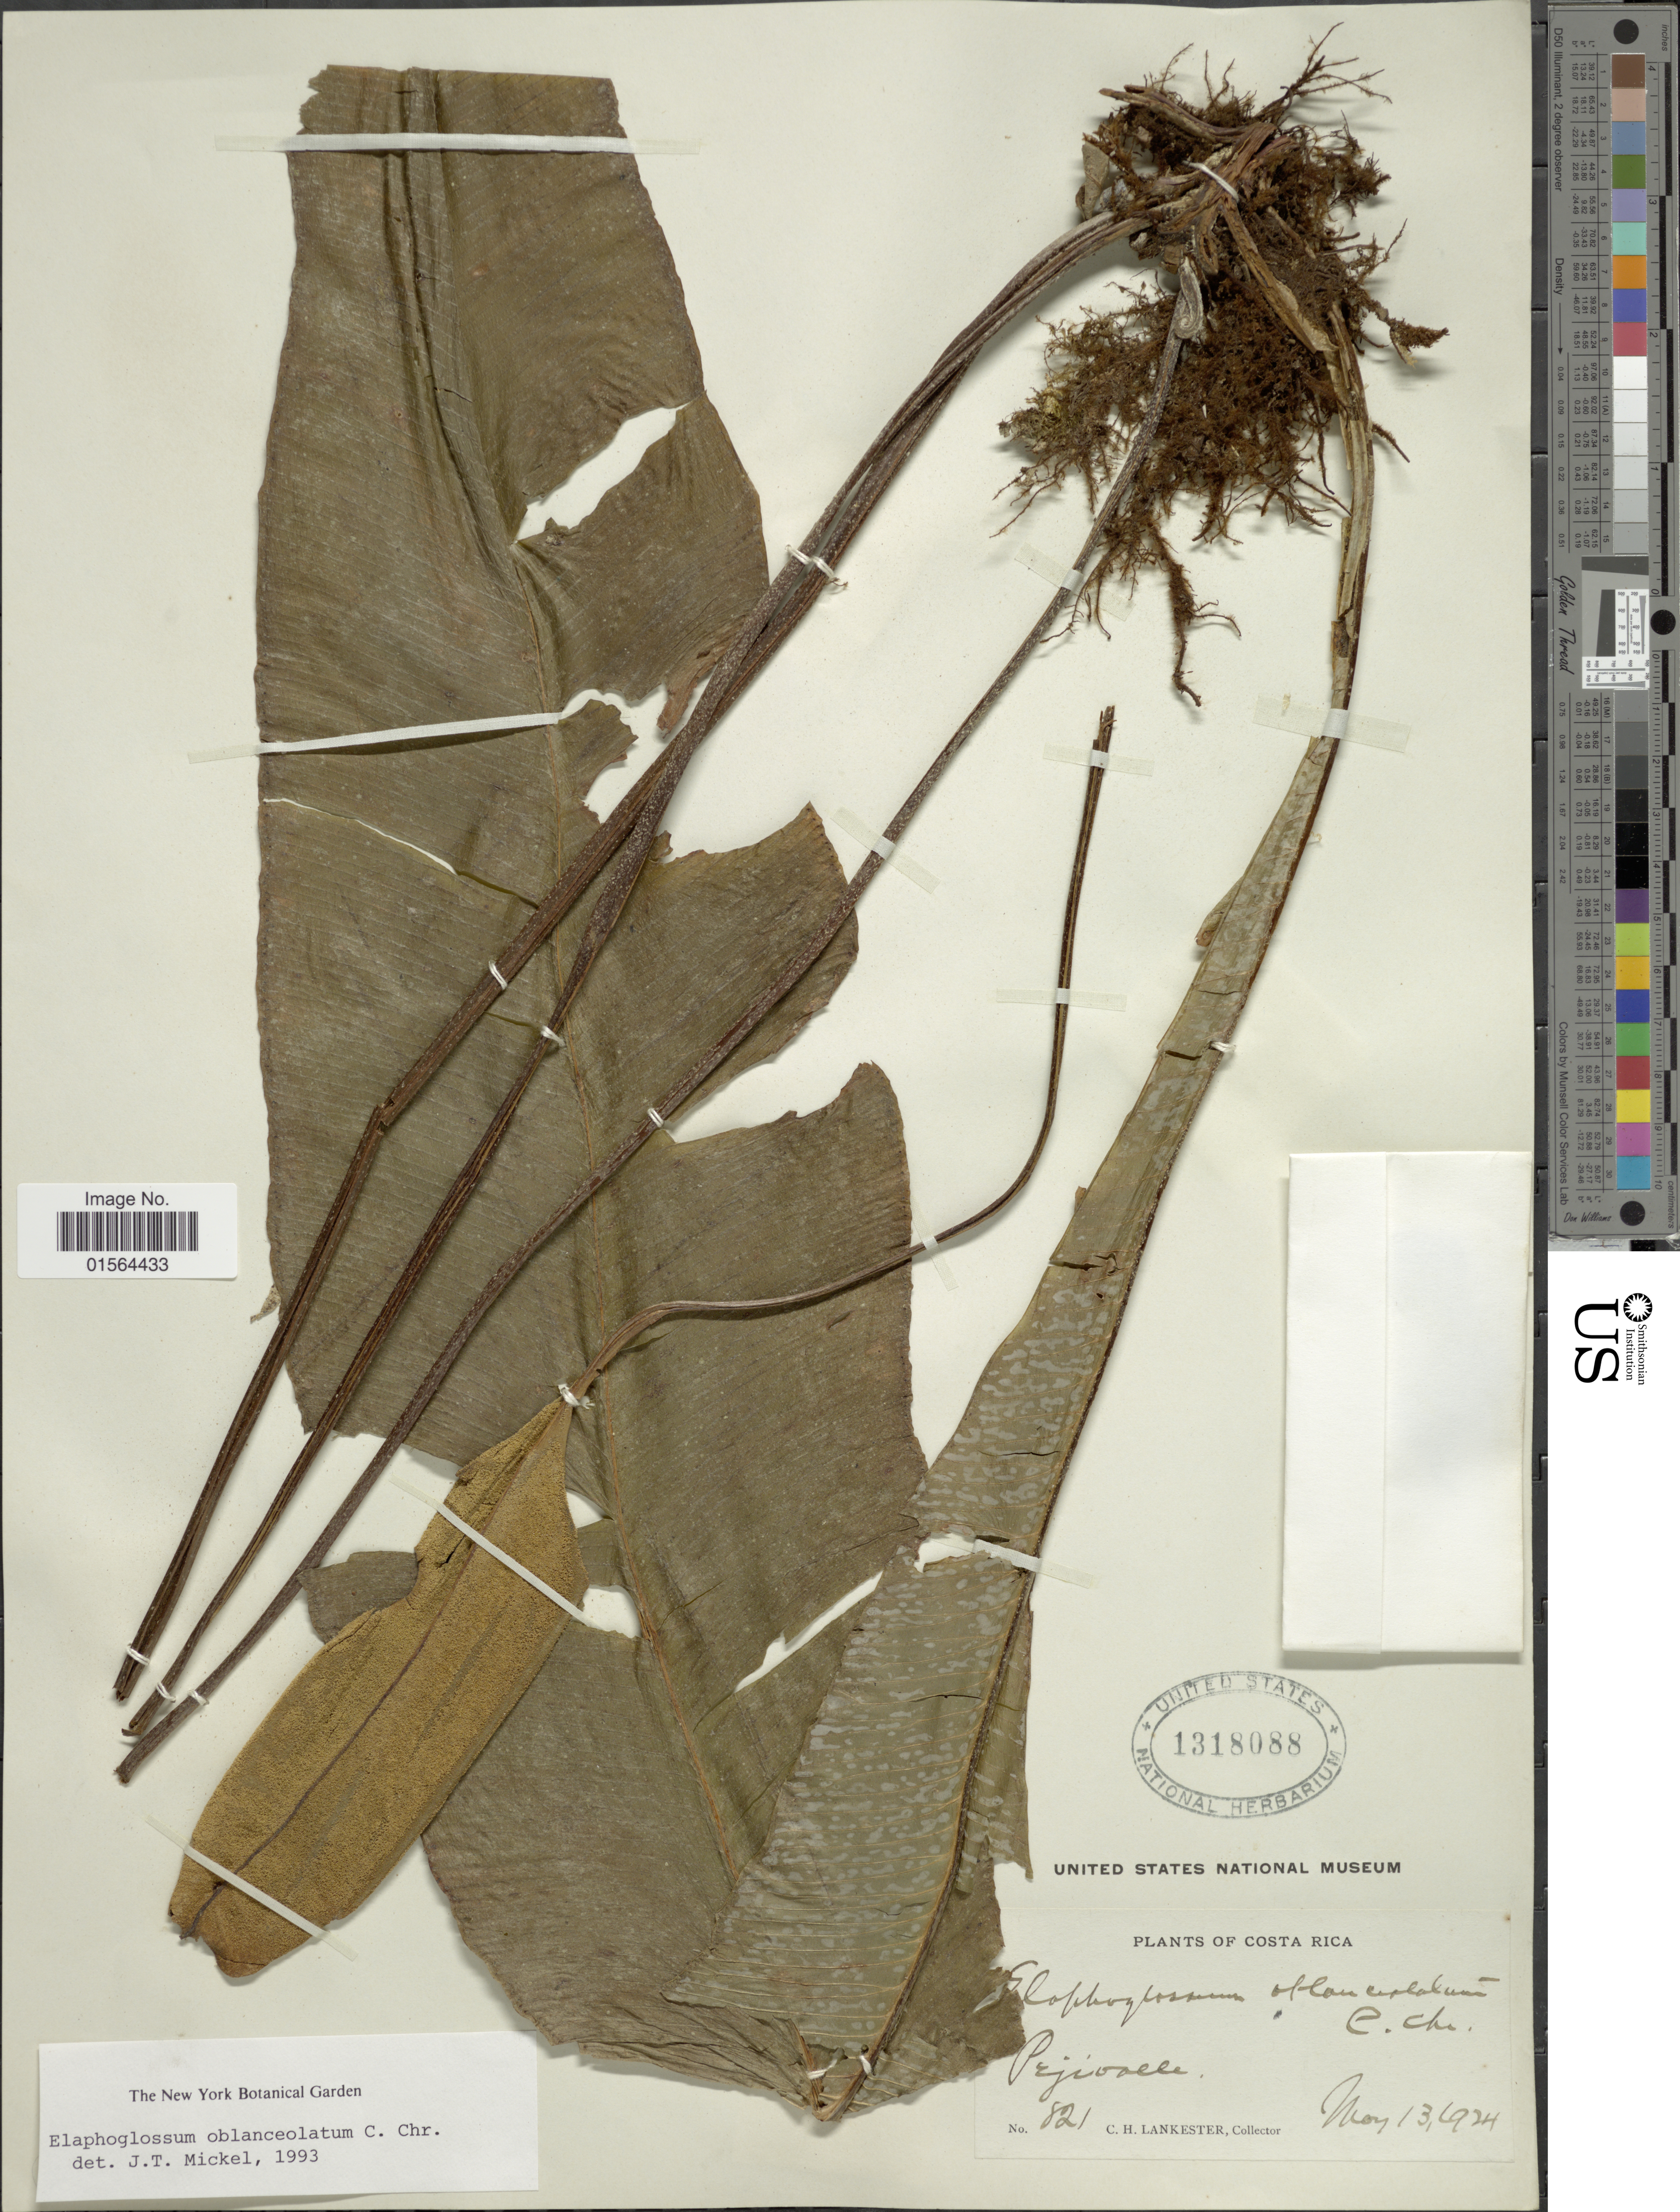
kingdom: Plantae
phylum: Tracheophyta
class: Polypodiopsida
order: Polypodiales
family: Dryopteridaceae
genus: Elaphoglossum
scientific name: Elaphoglossum oblanceolatum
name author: C. Chr.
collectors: C. H. Lankester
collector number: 821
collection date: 1924-05-13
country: Costa Rica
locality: Pejivalle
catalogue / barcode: US 1318088